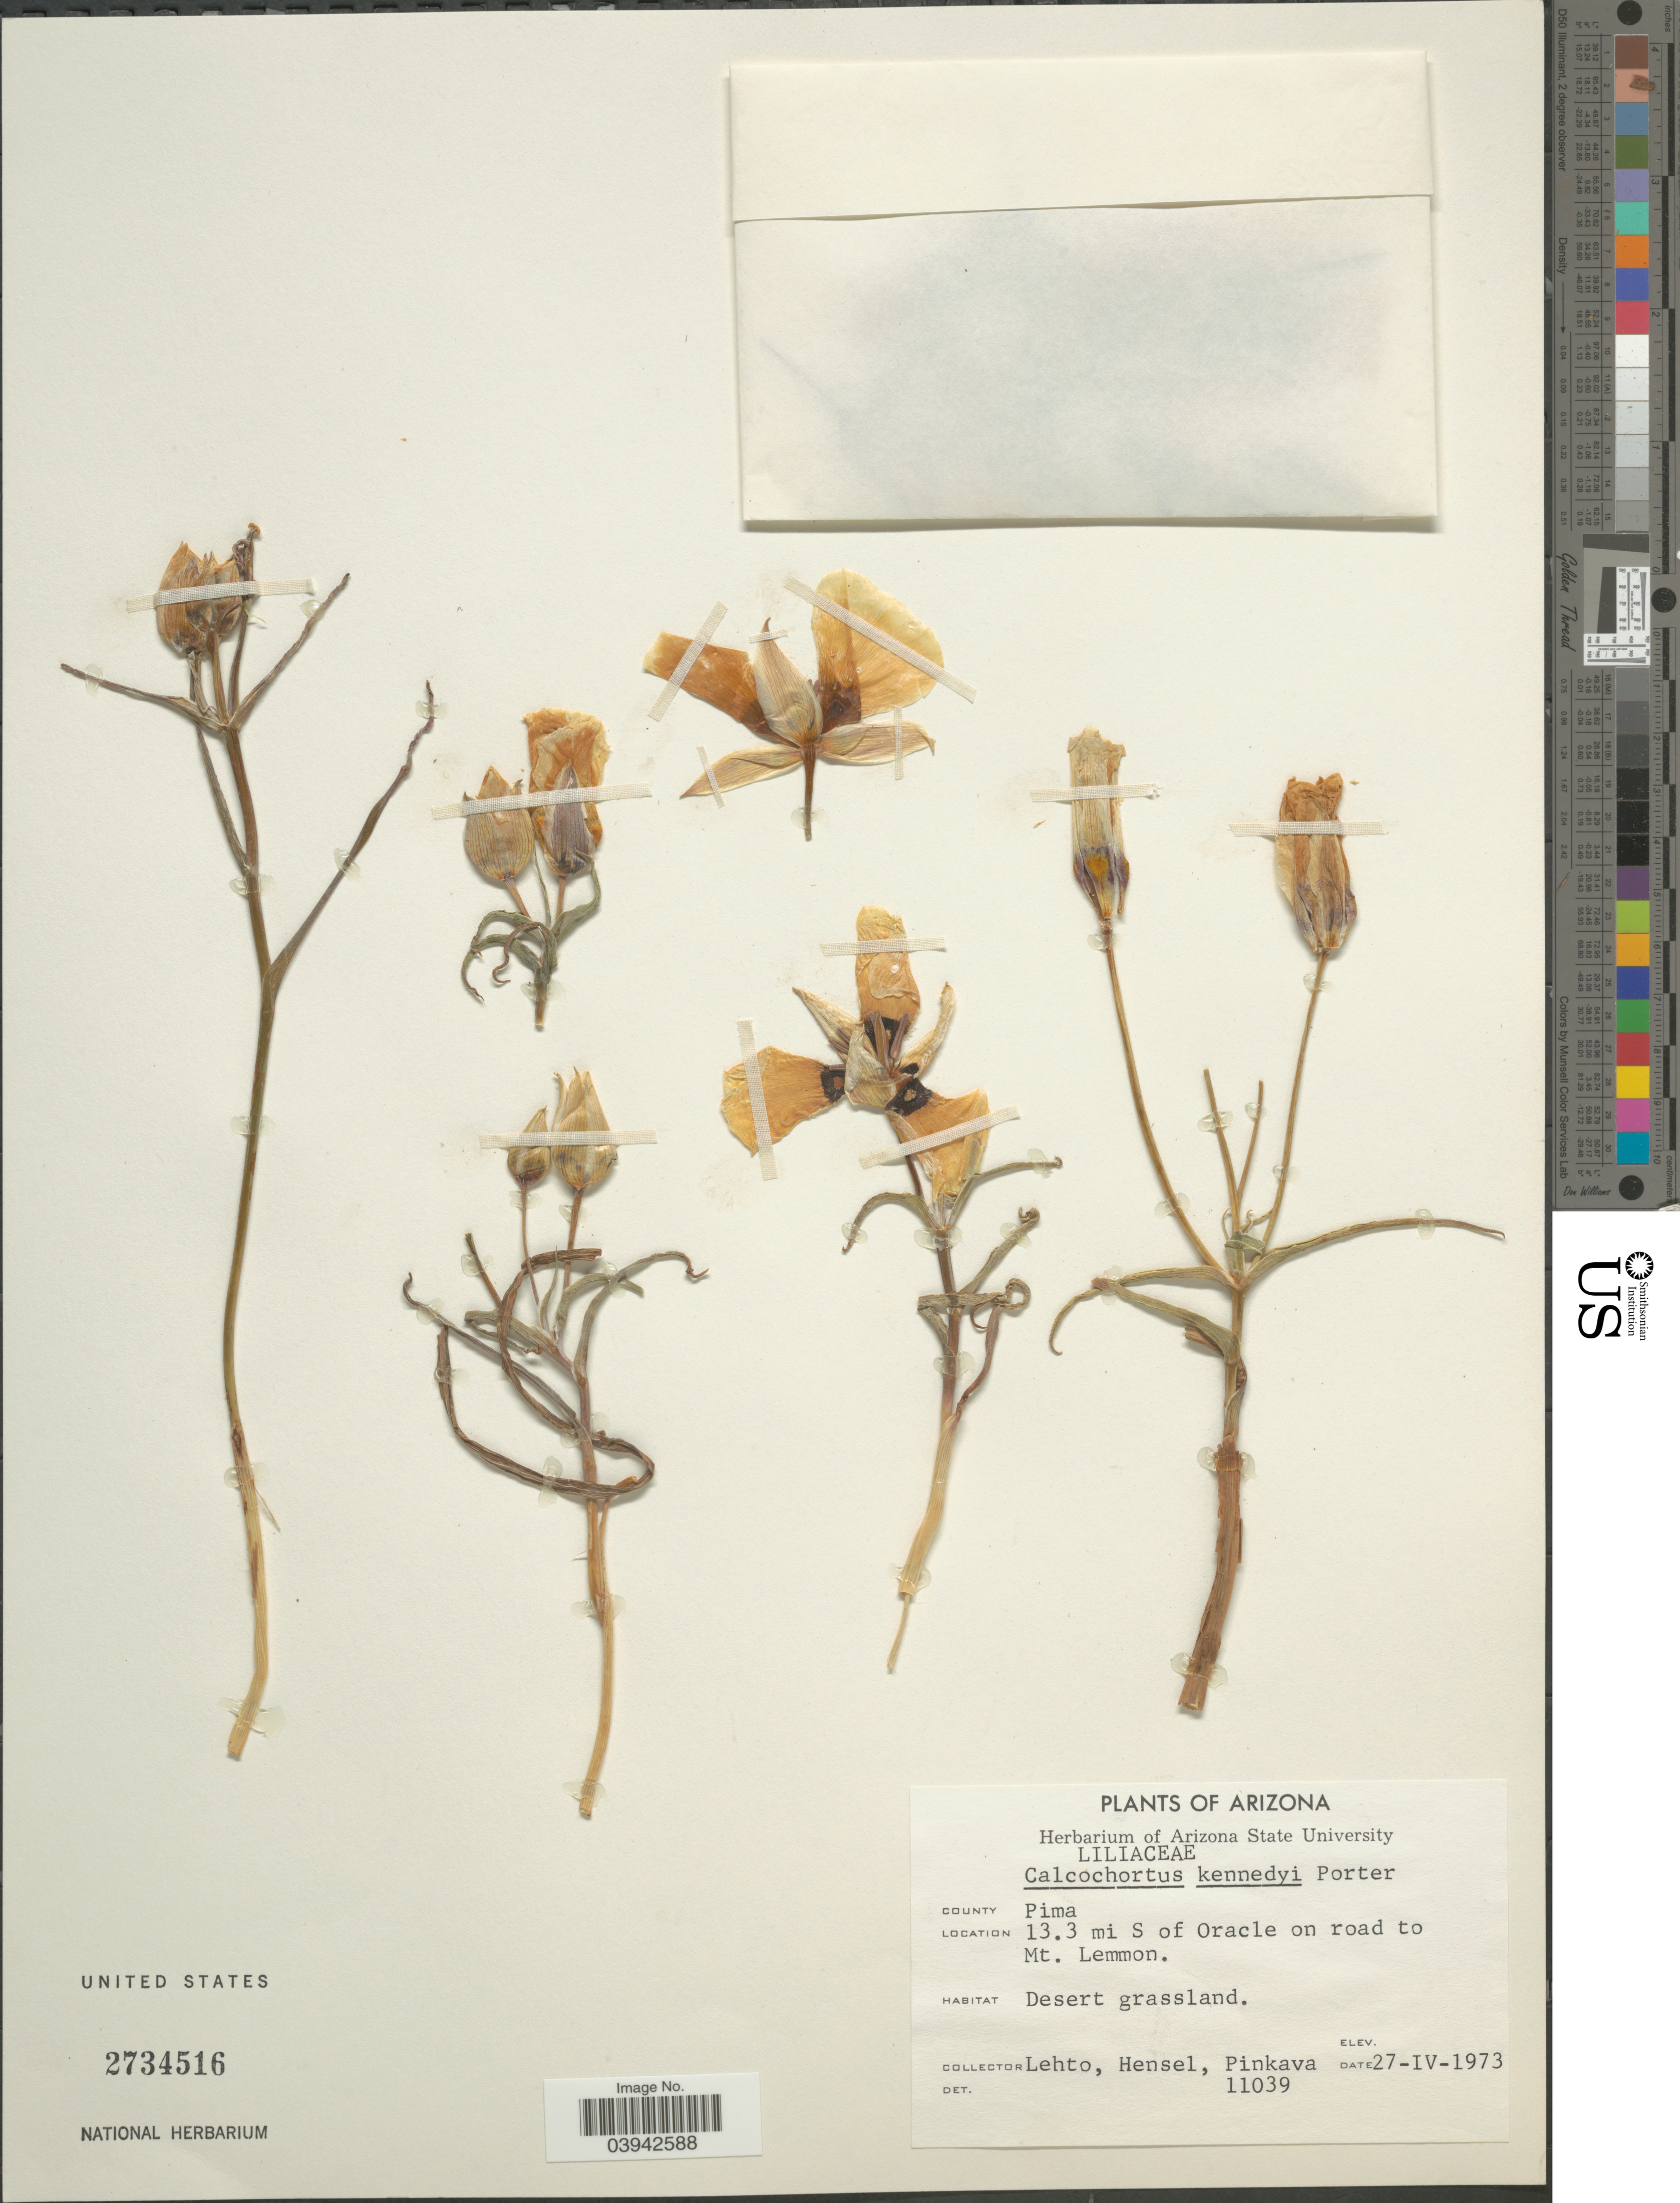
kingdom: Plantae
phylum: Tracheophyta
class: Liliopsida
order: Liliales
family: Liliaceae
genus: Calochortus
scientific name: Calochortus kennedyi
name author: Porter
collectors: -. Lehto, -. Hensel & -. Pinkava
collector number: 11039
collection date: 1973-04-27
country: United States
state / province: Arizona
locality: County Pima. 13.3 mi S of Oracle on road to Mt. Lemmon.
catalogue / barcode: US 2734516